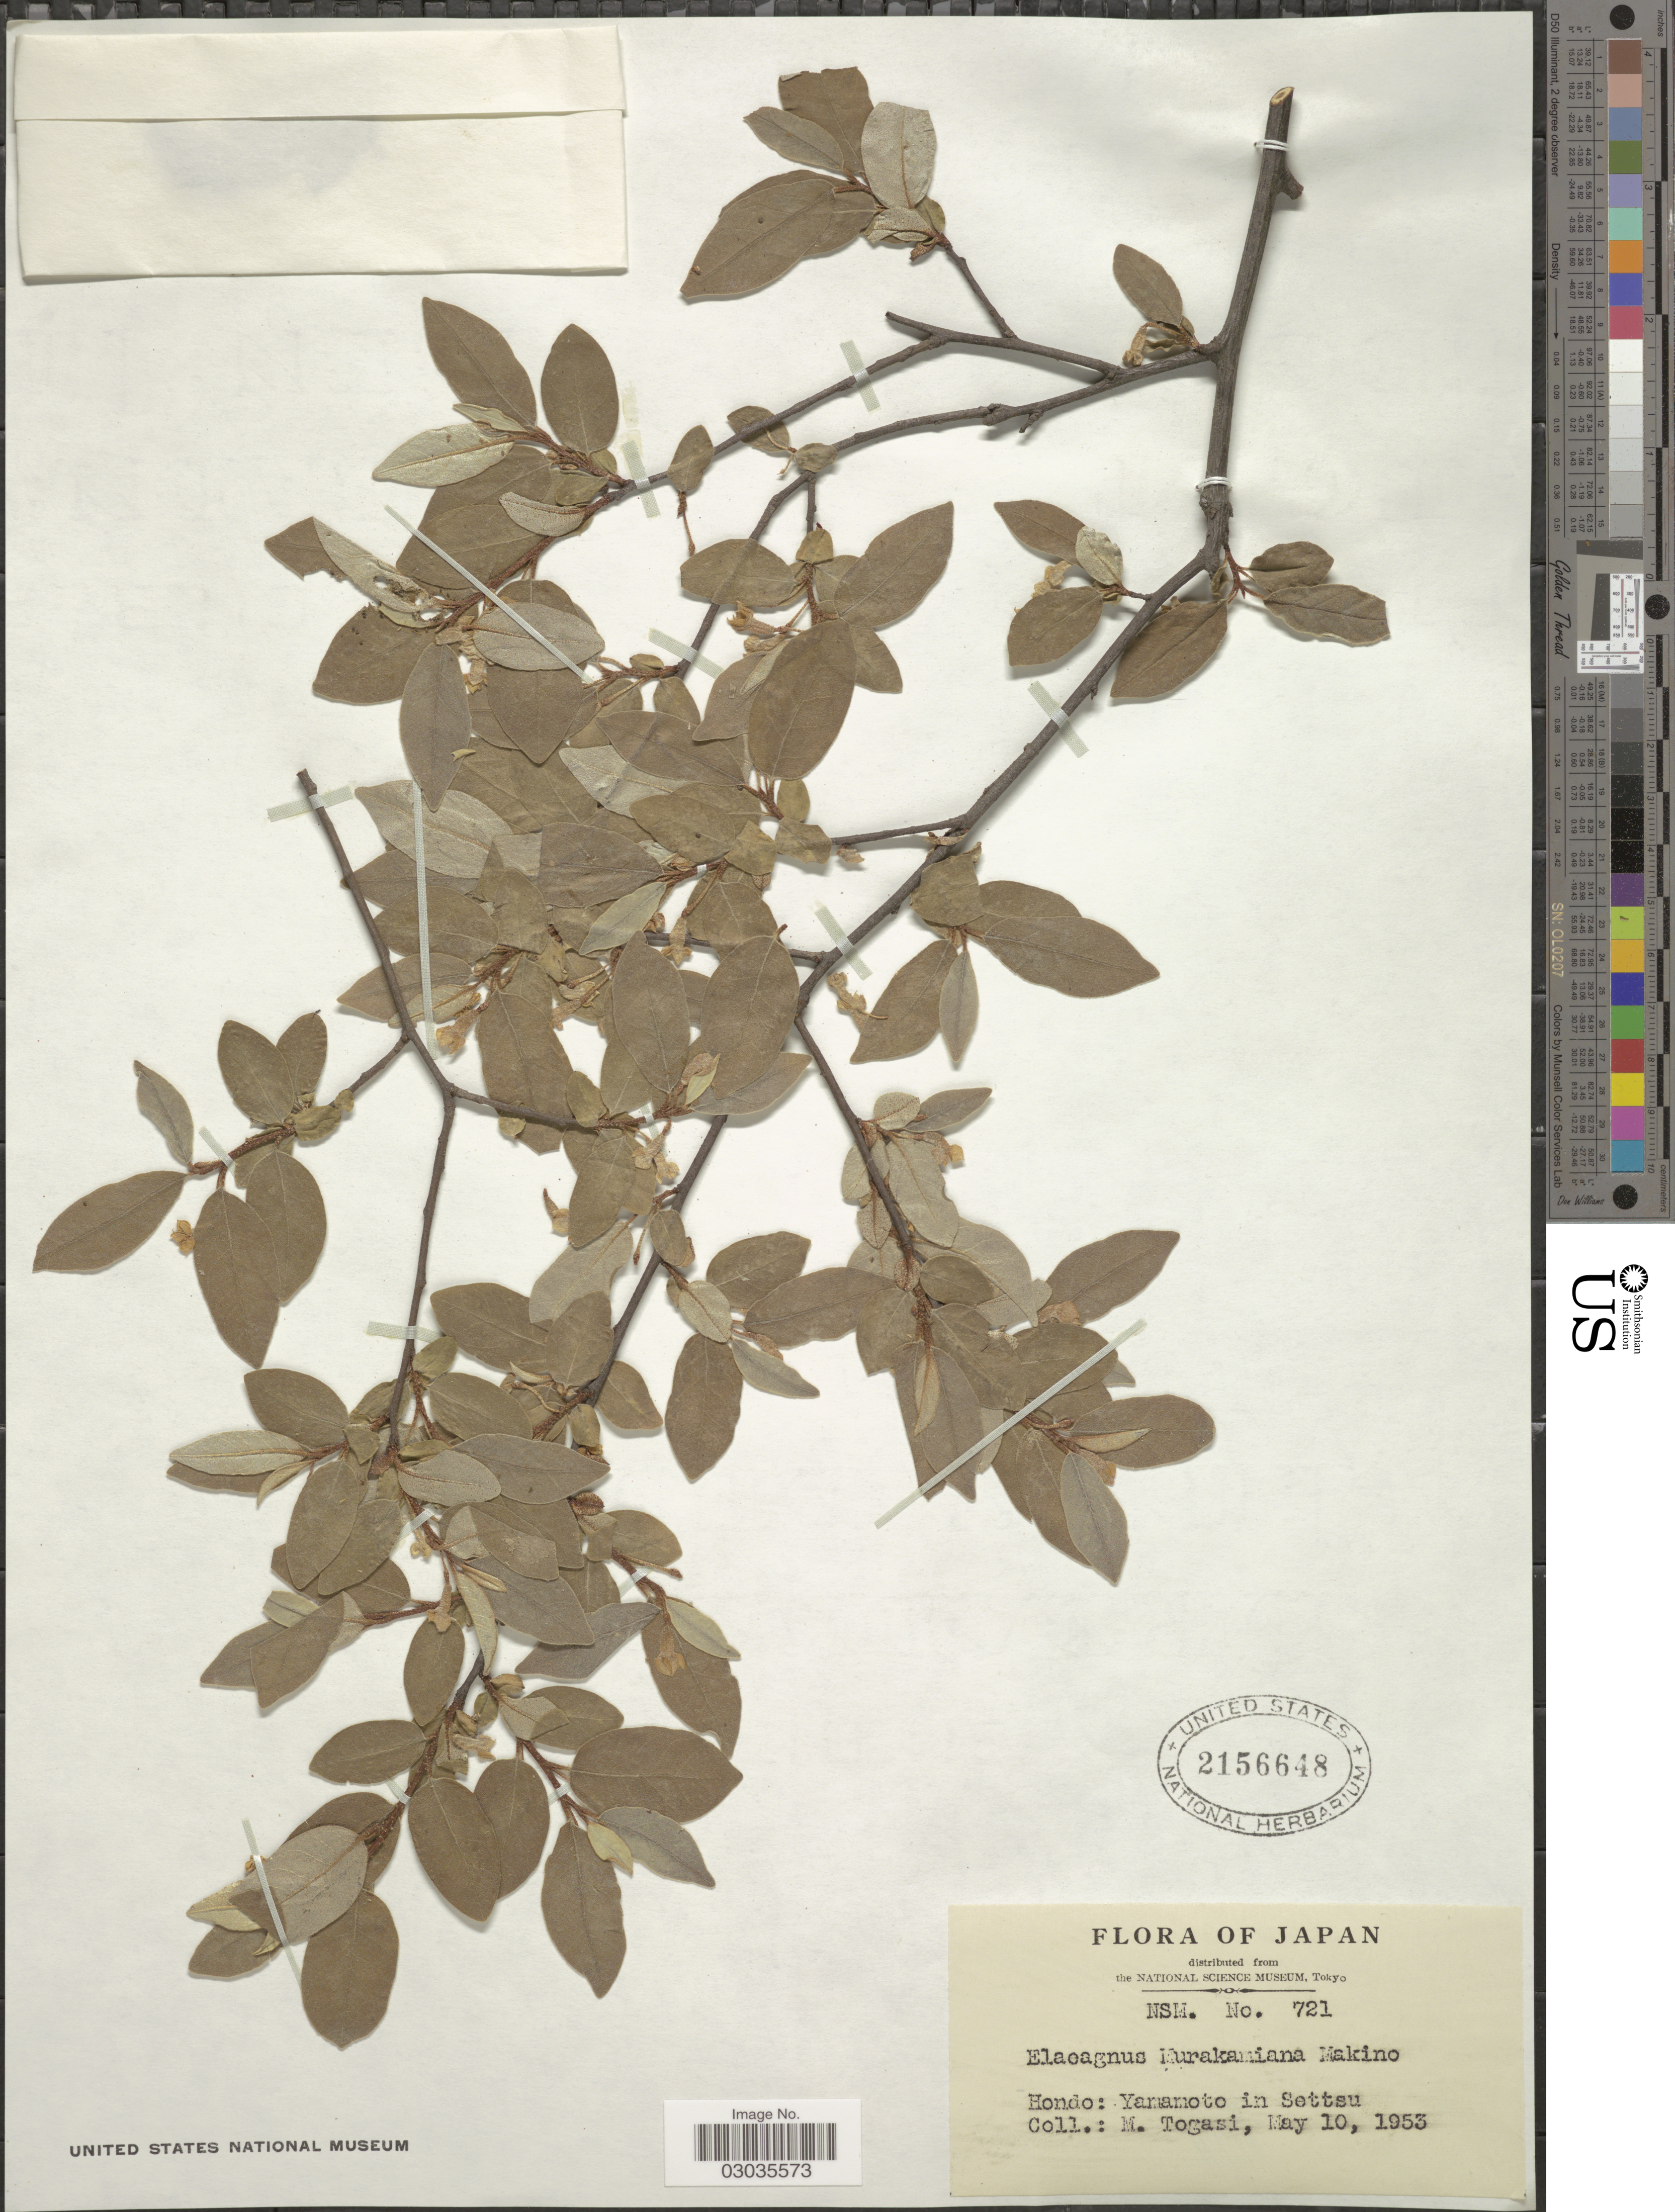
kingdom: Plantae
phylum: Tracheophyta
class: Magnoliopsida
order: Rosales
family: Elaeagnaceae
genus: Elaeagnus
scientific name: Elaeagnus murakamiana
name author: Makino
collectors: M. Togasi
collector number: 721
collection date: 1953-05-10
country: Japan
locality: Hondo: Yamamoto in Settsu.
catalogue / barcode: US 2156648